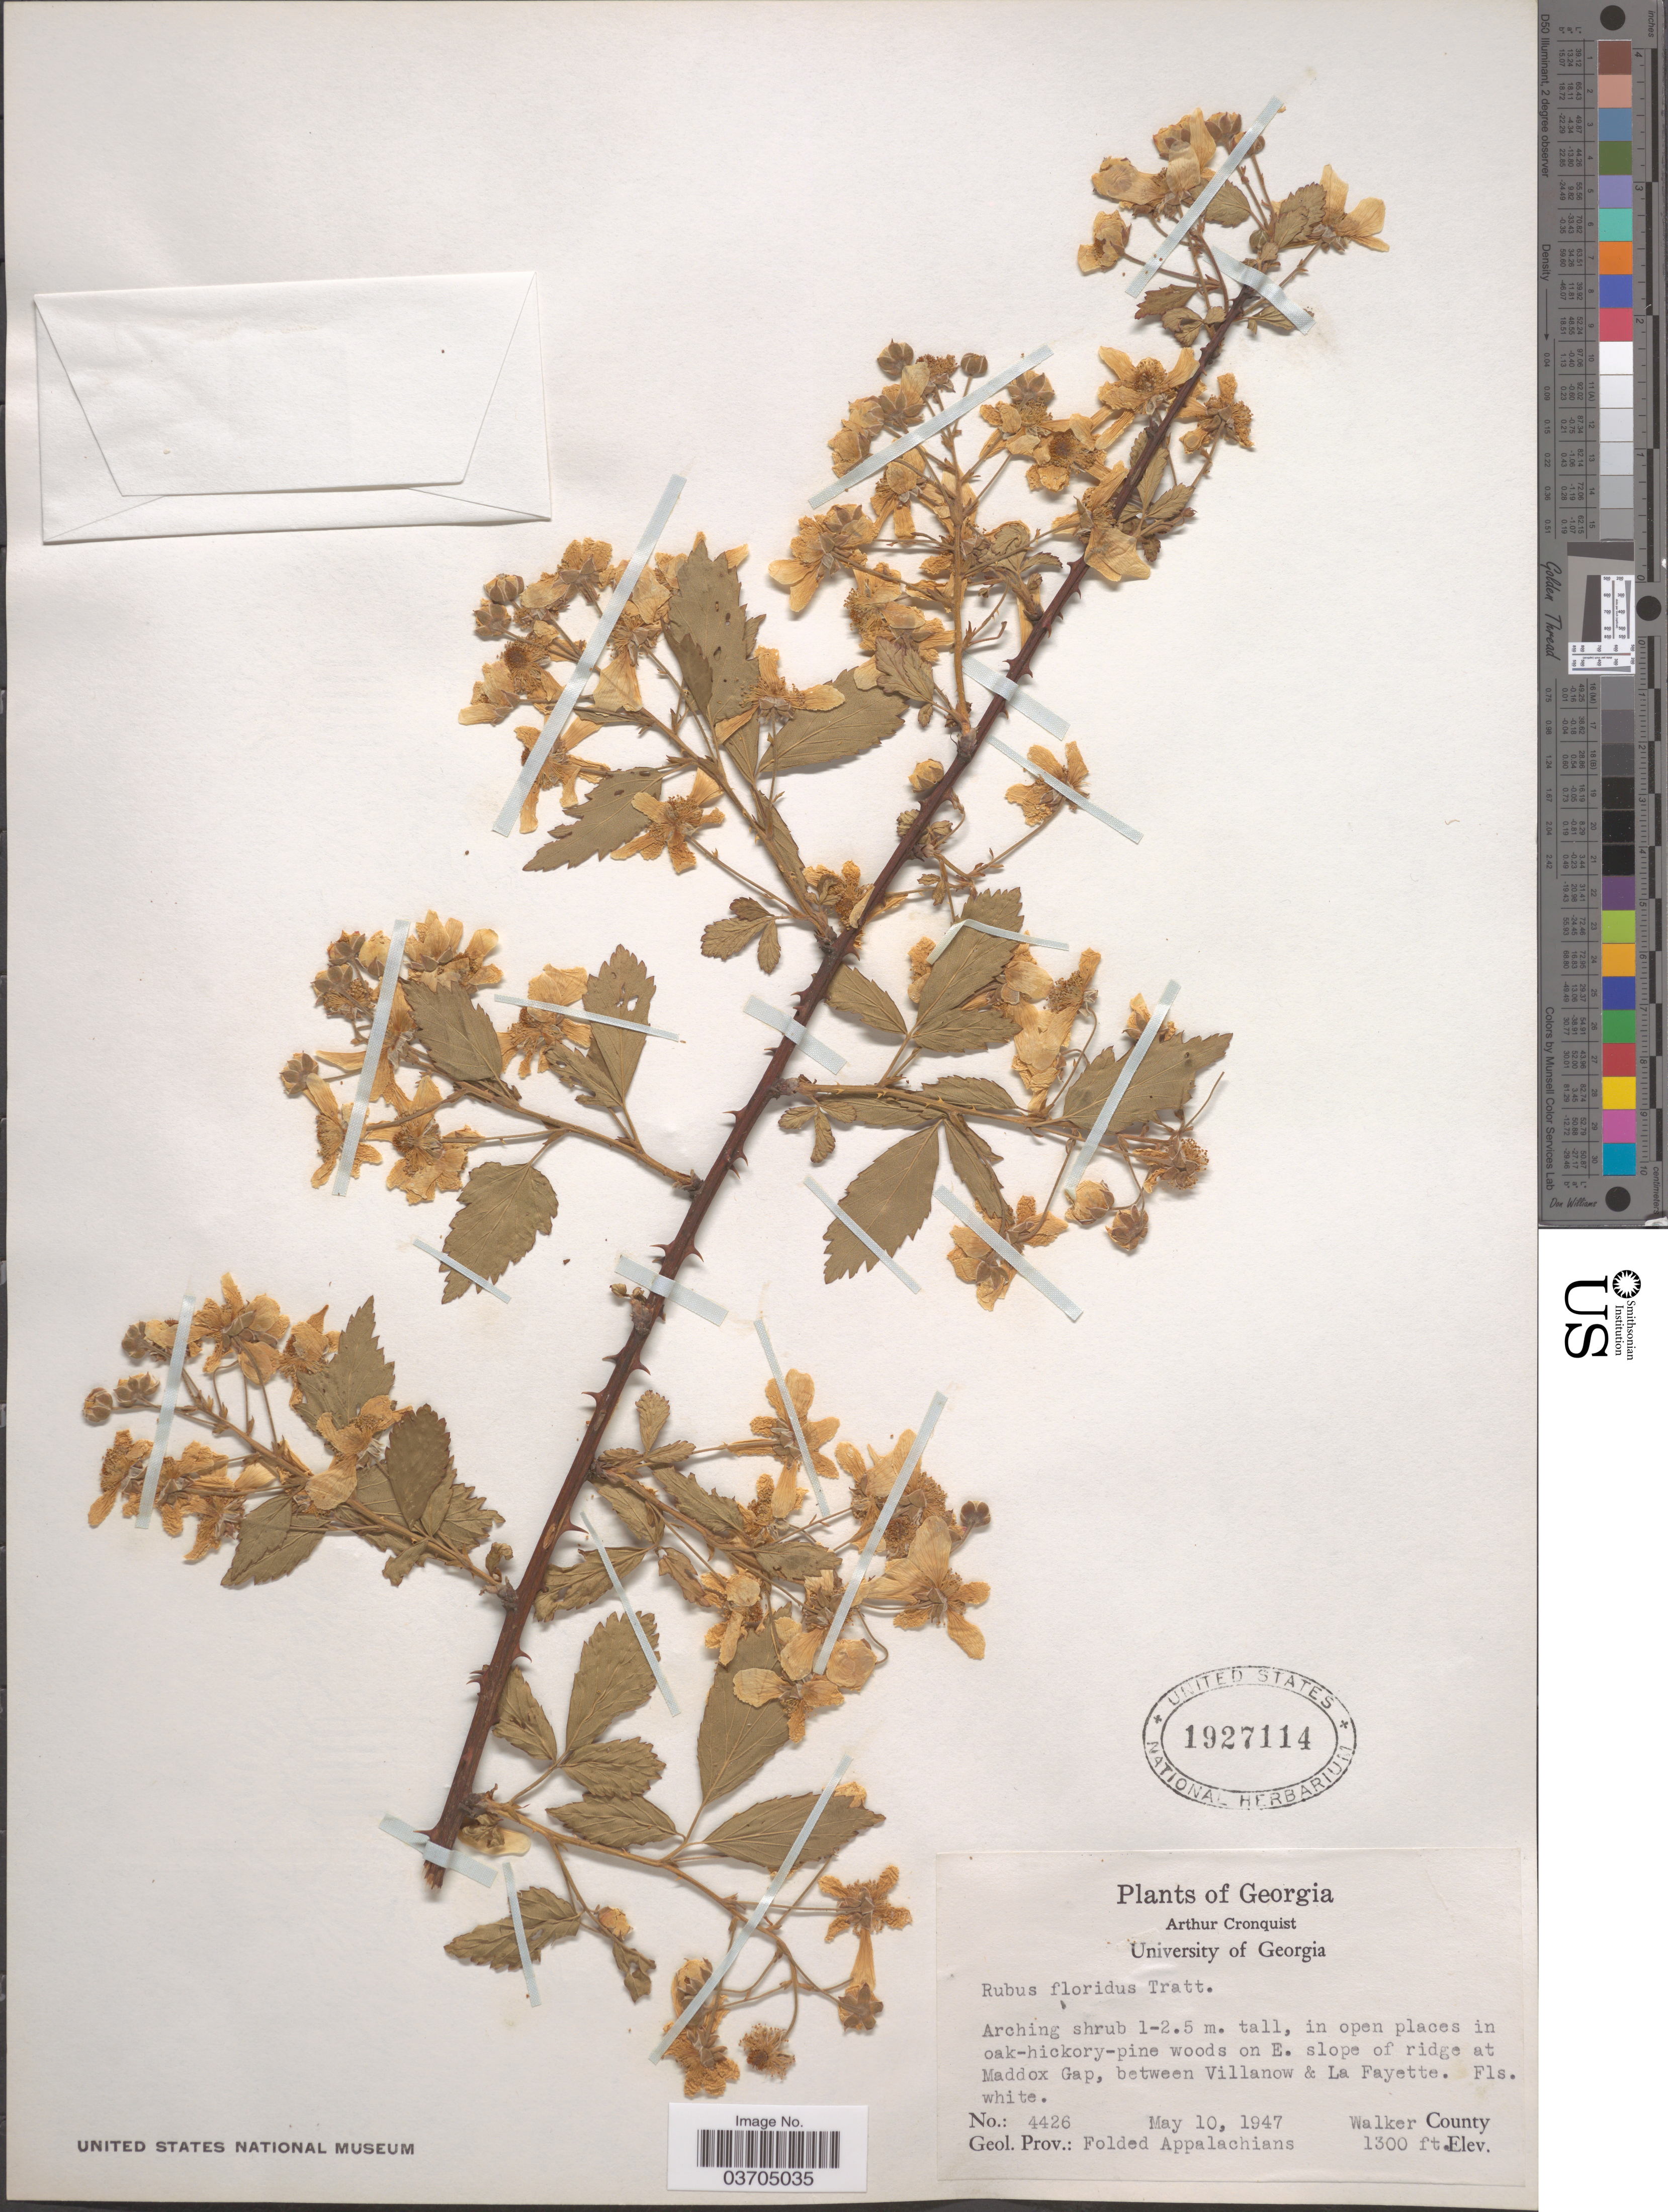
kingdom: Plantae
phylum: Tracheophyta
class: Magnoliopsida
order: Rosales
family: Rosaceae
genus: Rubus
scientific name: Rubus floridus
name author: Tratt.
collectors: A. J. Cronquist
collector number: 4426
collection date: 1947-05-10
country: United States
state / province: Georgia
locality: On E. slope of ridge at Maddox Gap, between Villanow & La Fayette. Walker County. Geol. Prov.: Folded Appalachians.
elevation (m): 396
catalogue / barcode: US 1927114